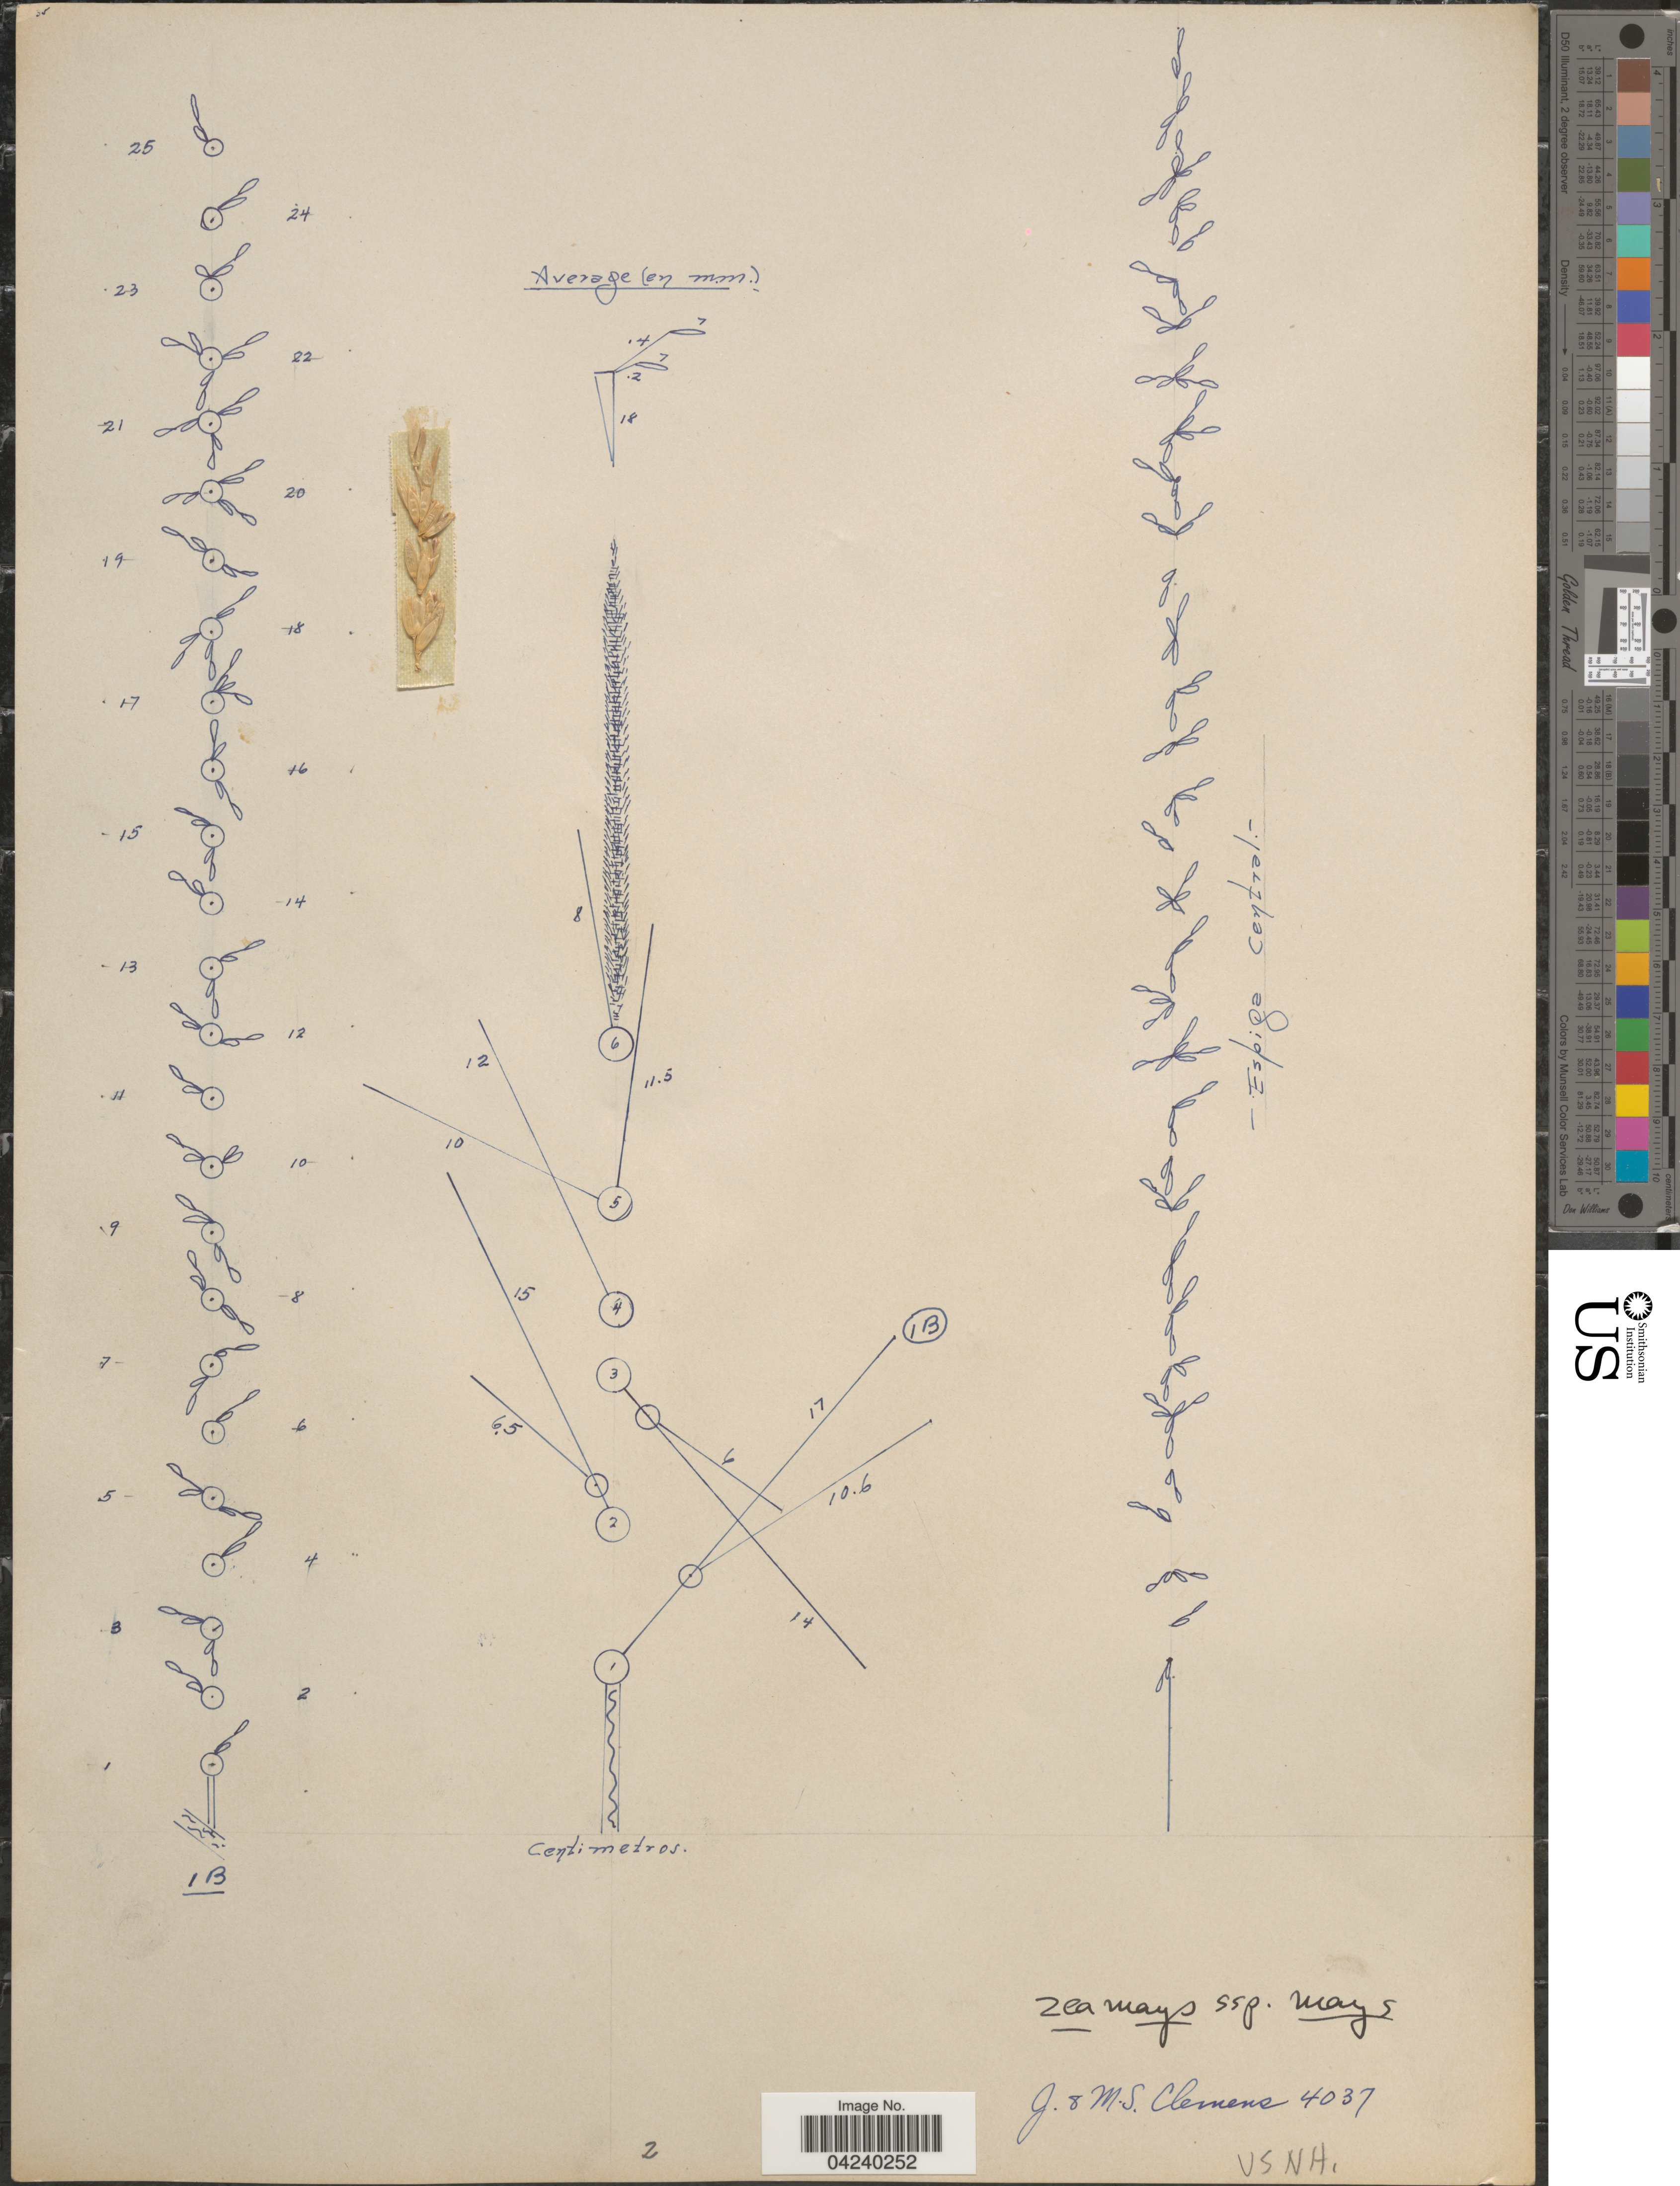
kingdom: Plantae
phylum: Tracheophyta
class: Liliopsida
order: Poales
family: Poaceae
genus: Zea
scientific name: Zea mays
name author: L.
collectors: J. Clemens & M. S. Clemens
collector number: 4037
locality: USNH.